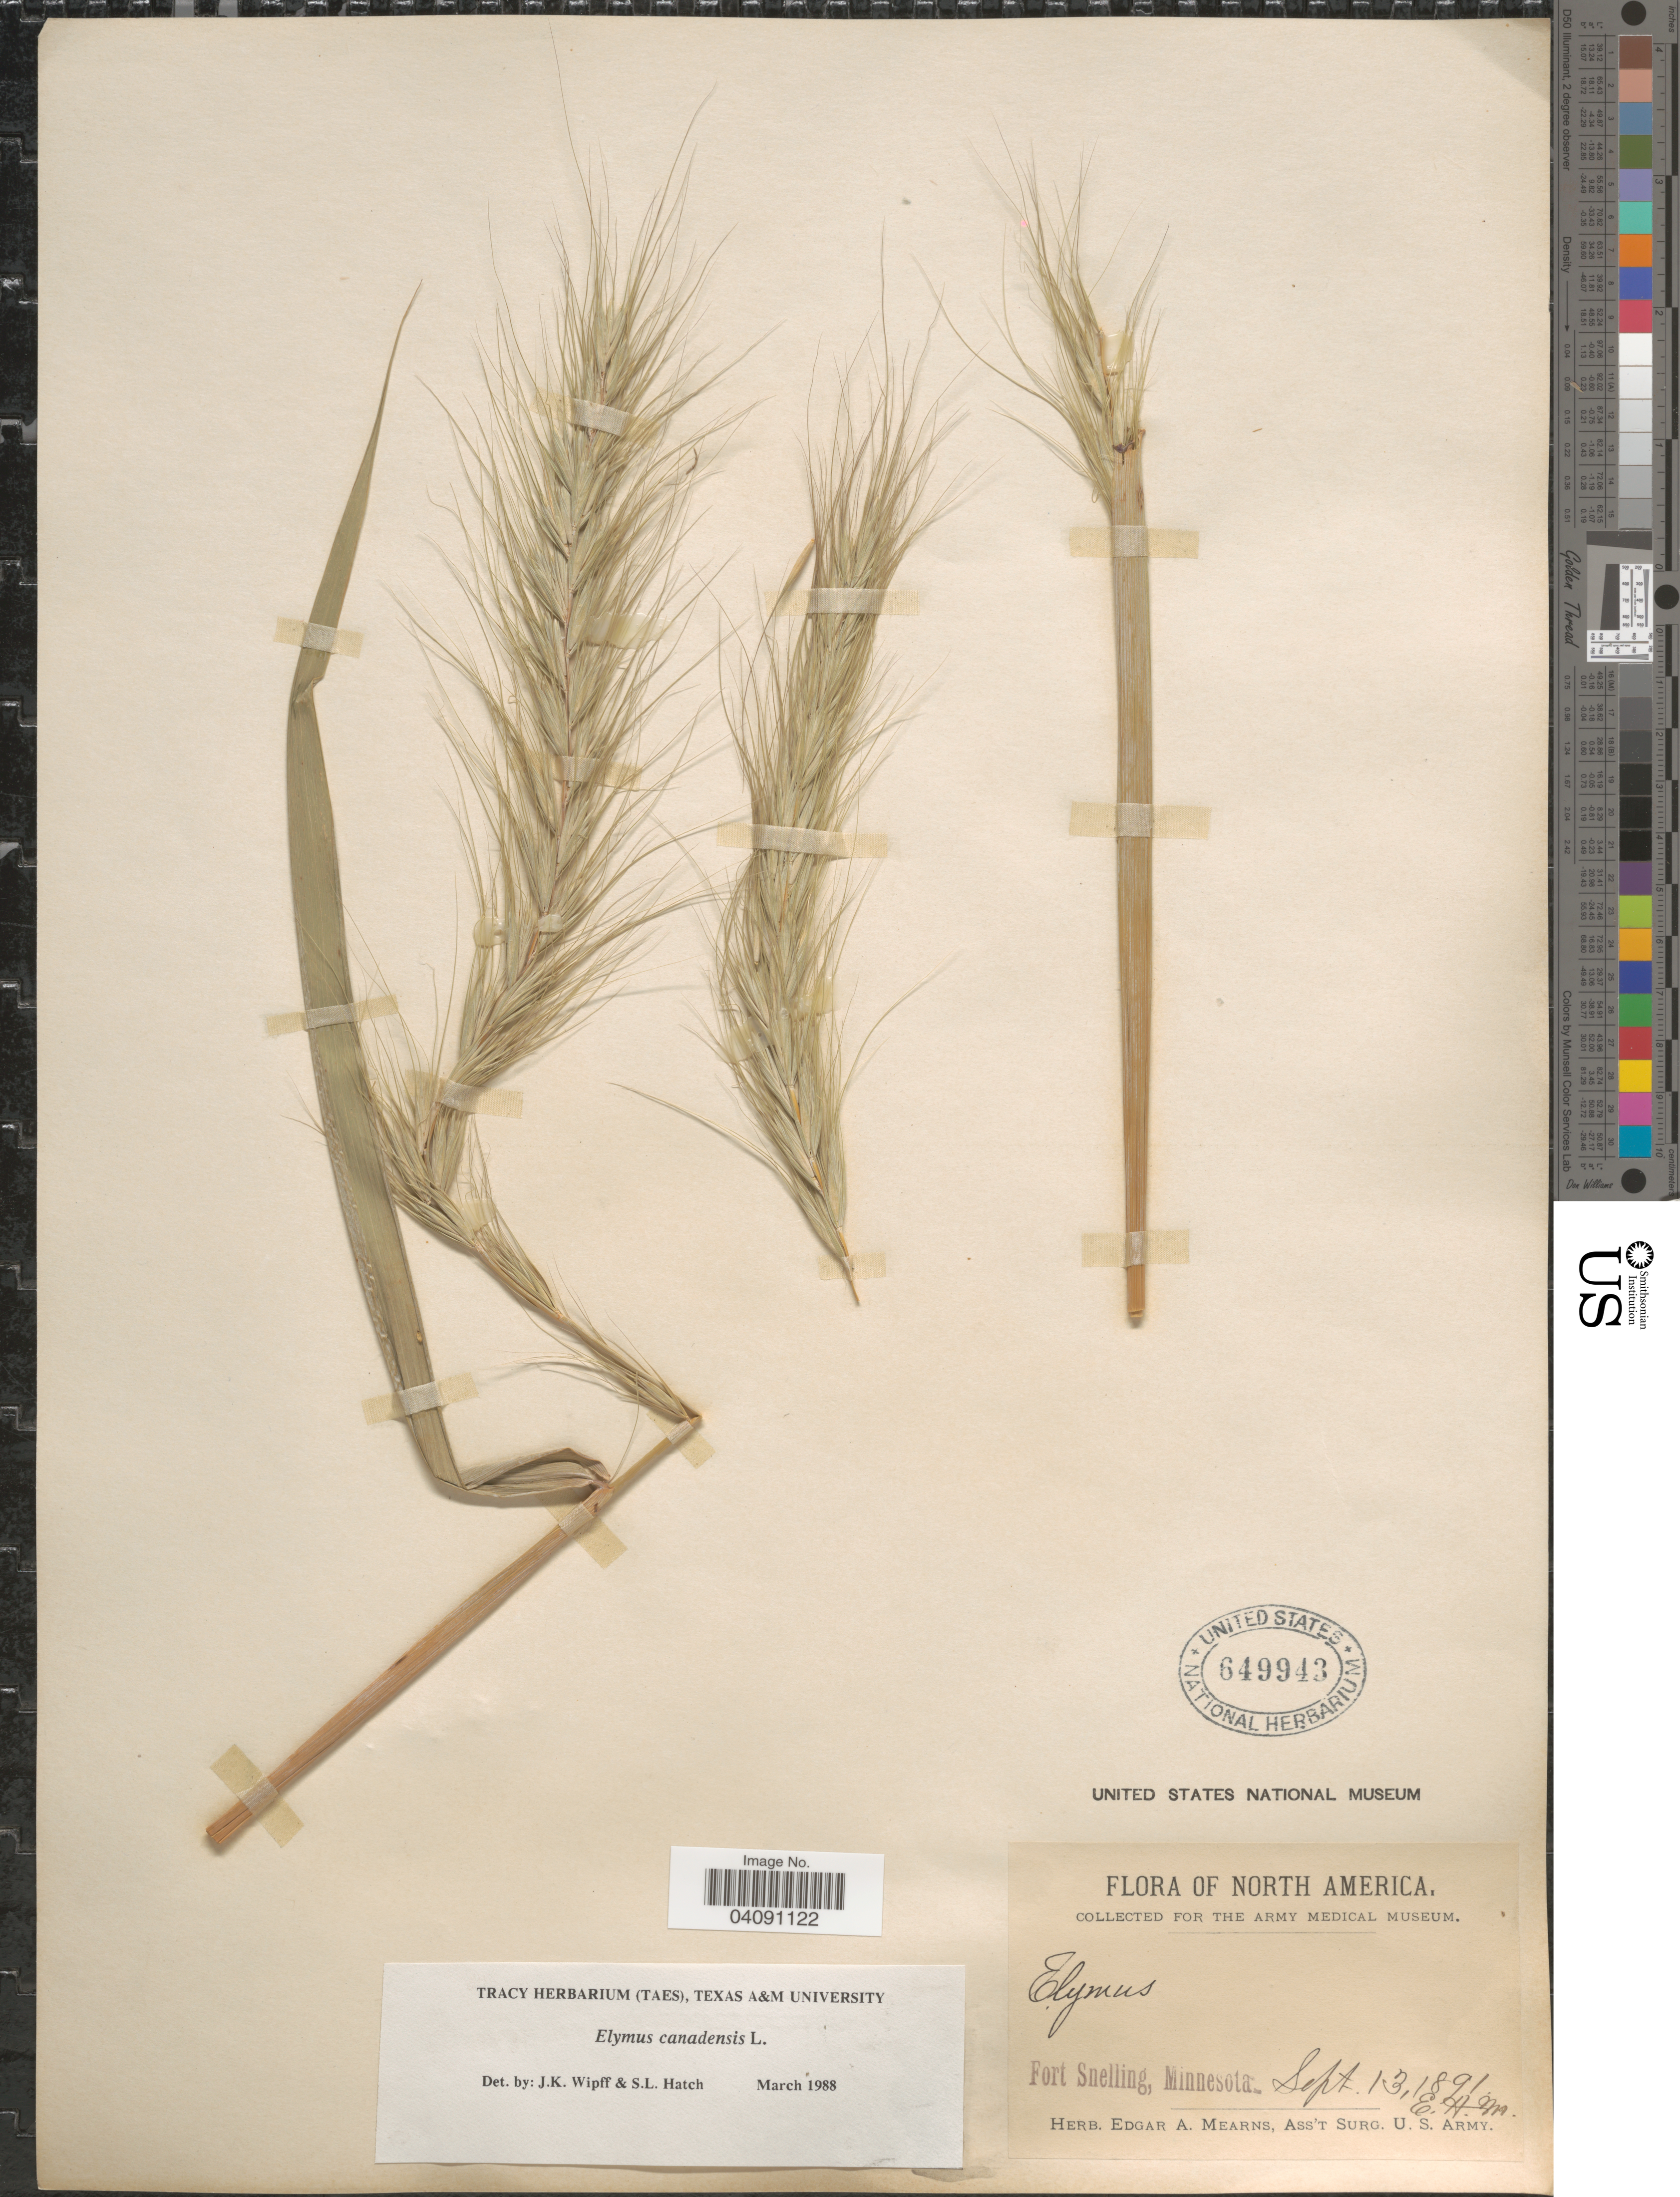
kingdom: Plantae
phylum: Tracheophyta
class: Liliopsida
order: Poales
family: Poaceae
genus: Elymus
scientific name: Elymus canadensis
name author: L.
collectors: E. A. Mearns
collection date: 1891-09-13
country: United States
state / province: Minnesota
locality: Fort Snelling.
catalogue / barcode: US 649943